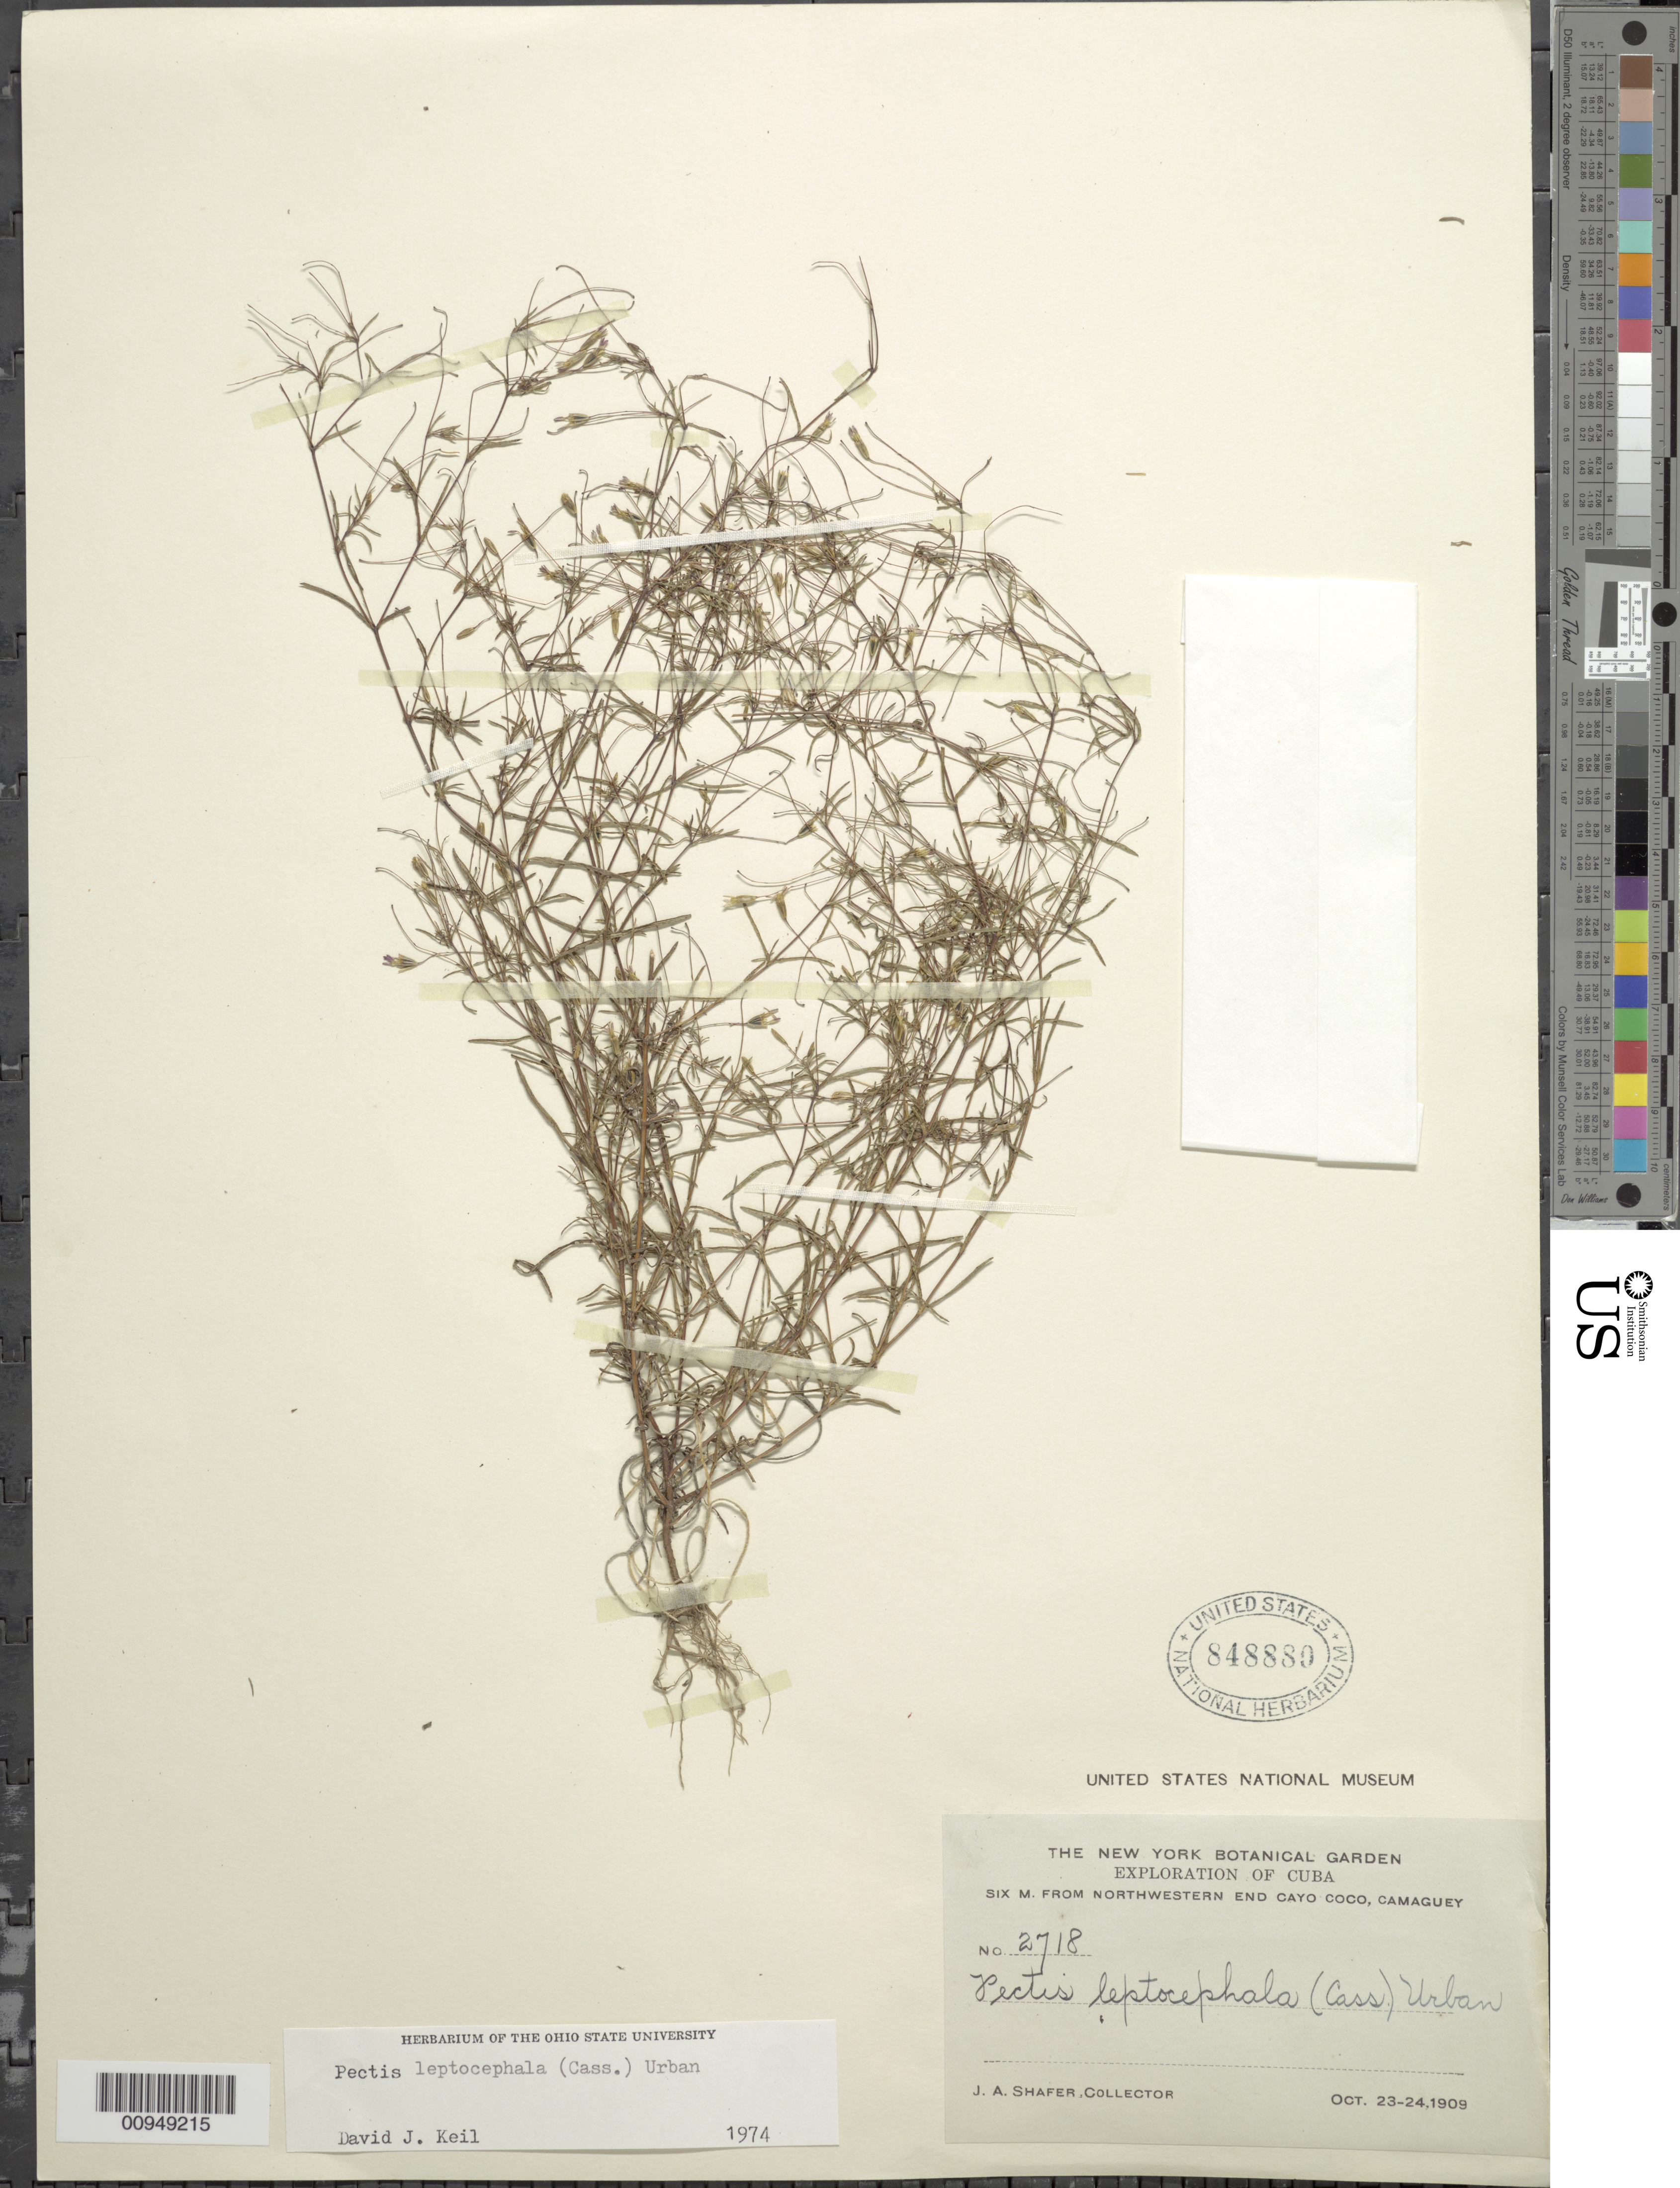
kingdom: Plantae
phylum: Tracheophyta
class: Magnoliopsida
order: Asterales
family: Asteraceae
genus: Pectis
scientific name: Pectis leptocephala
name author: (Cass.) Urb.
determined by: Keil, D. J.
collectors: J. A. Shafer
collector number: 2718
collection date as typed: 23 Oct 1909 to 24 Oct 1909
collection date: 1909-10-23/1909-10-24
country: Cuba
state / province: Camagüey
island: Cuba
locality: Six m from northwestern end Cayo Coco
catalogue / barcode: US 848880